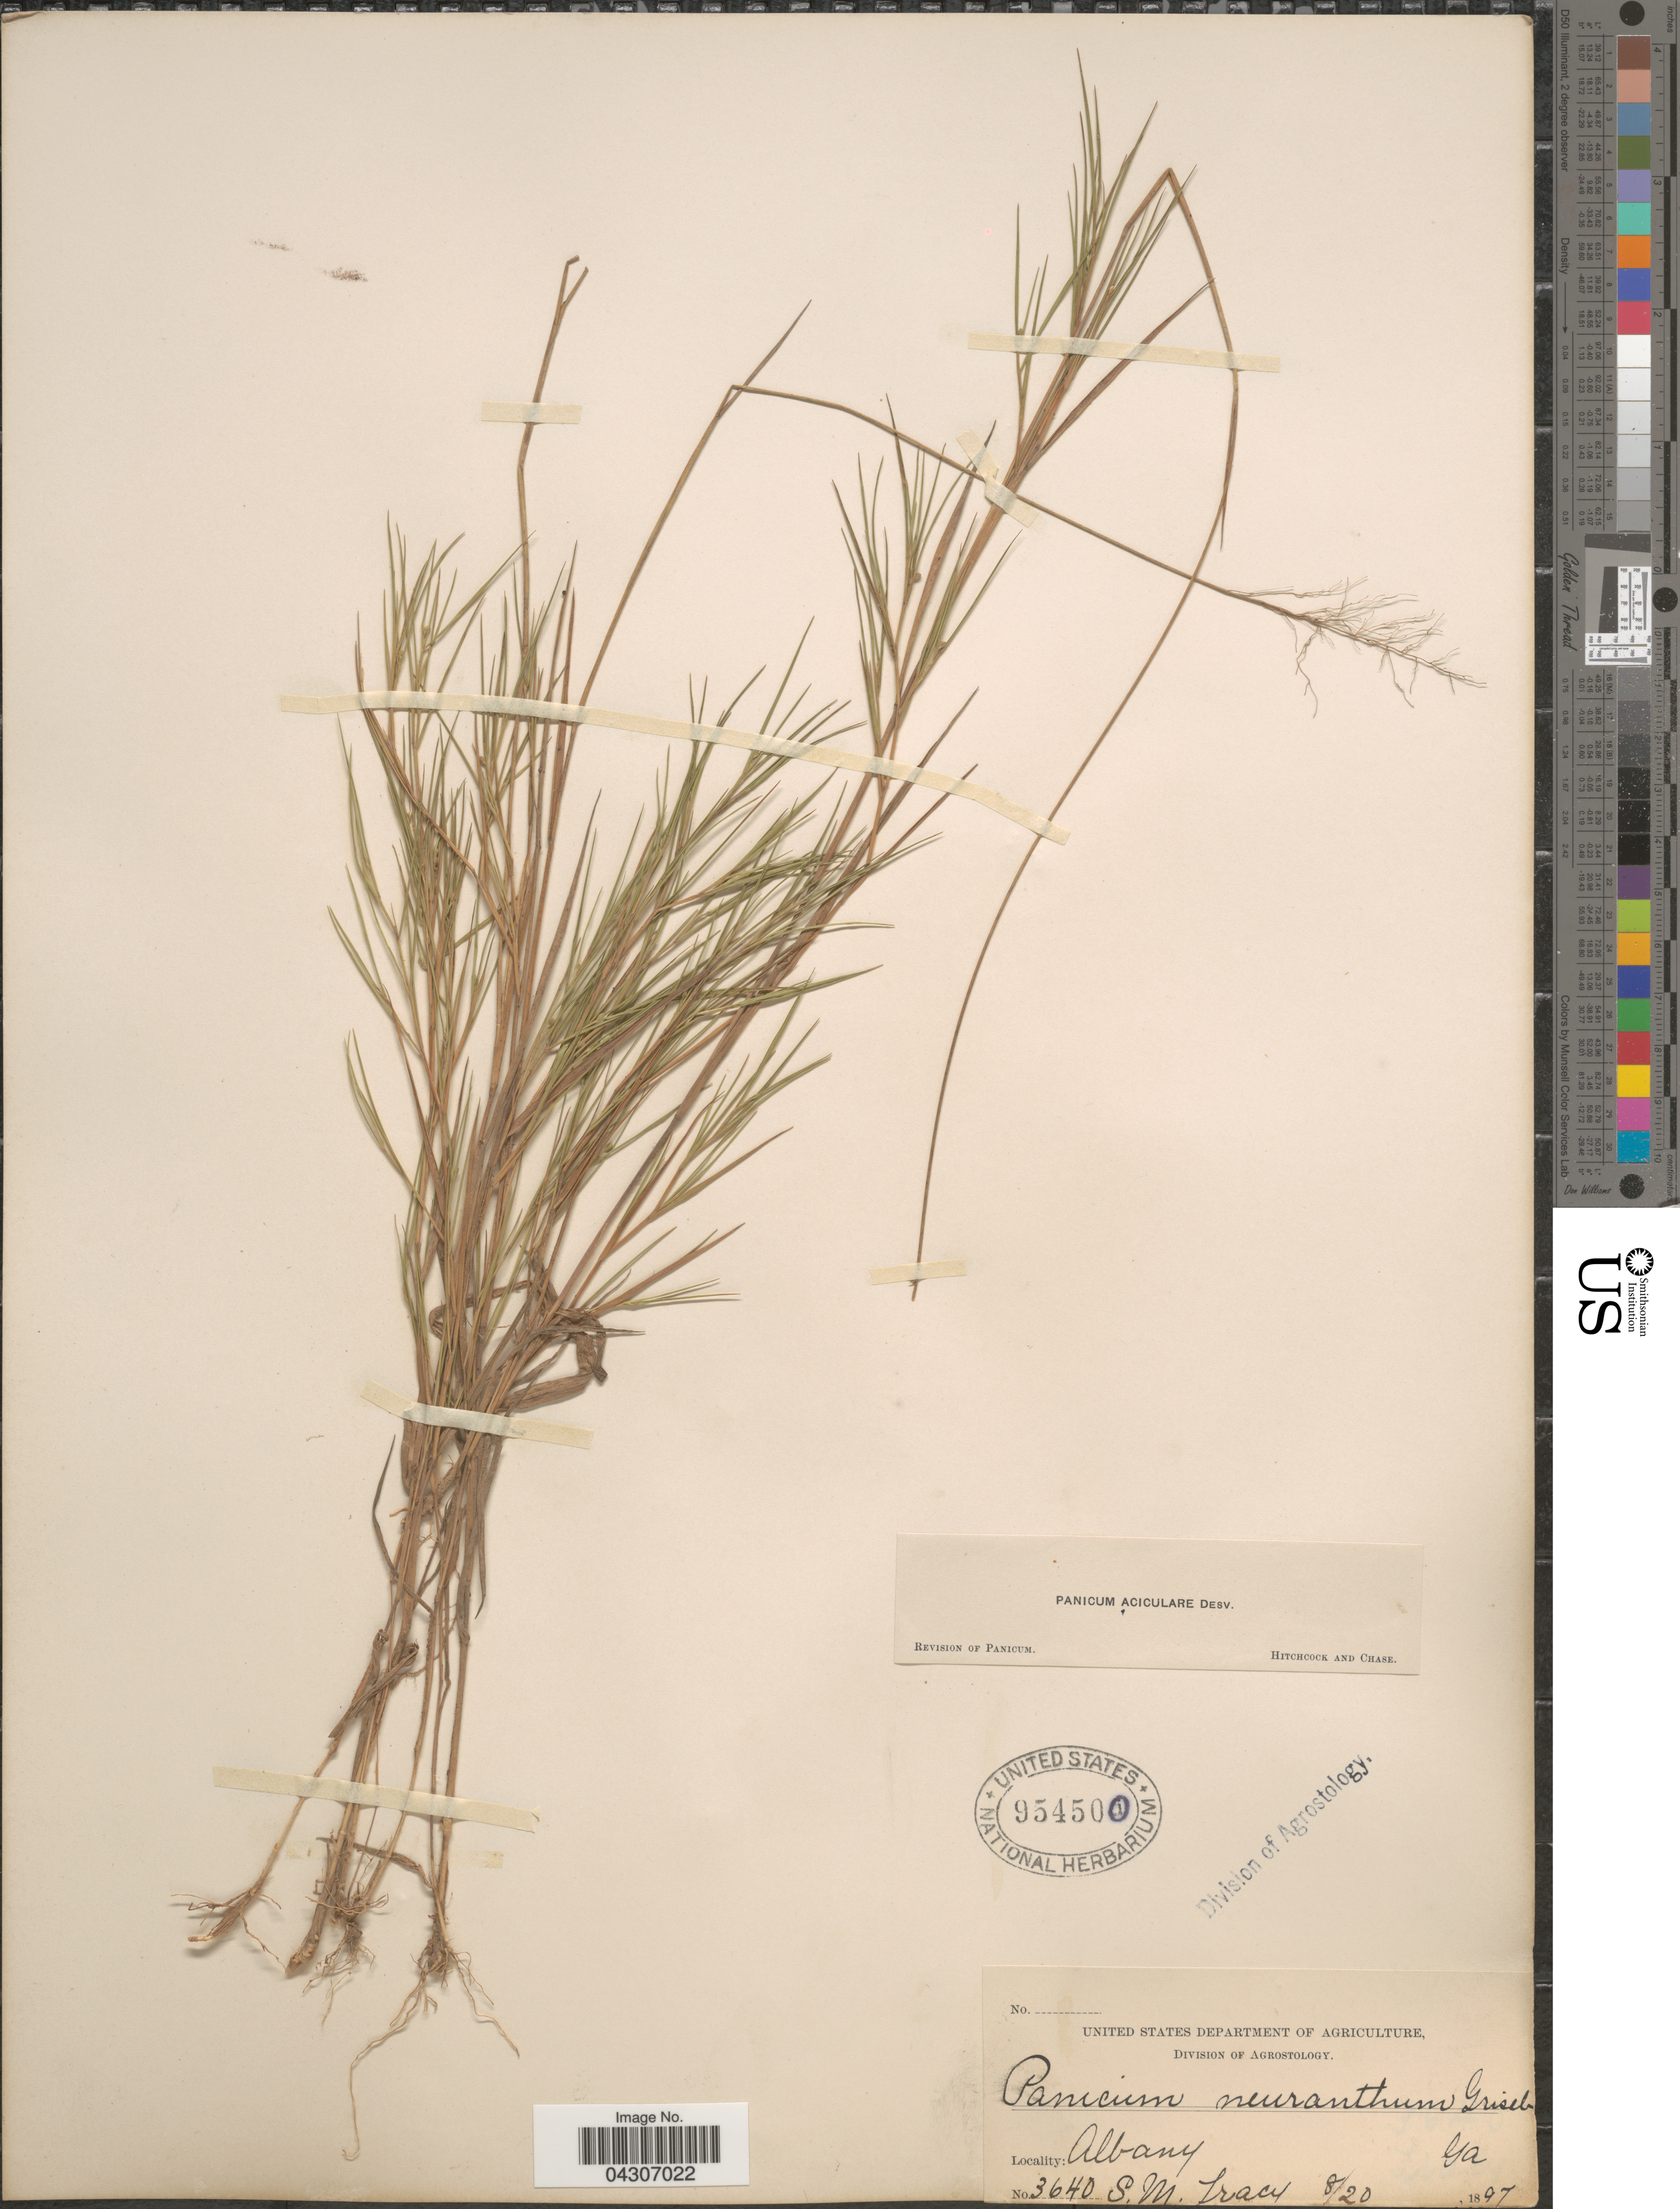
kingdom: Plantae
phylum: Tracheophyta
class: Liliopsida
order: Poales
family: Poaceae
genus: Dichanthelium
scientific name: Dichanthelium aciculare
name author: (Desv. ex Poir.) Gould & C.A. Clark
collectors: S. M. Tracy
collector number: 3640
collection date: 1897-08-20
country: United States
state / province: Georgia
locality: Albany.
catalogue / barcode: US 954500